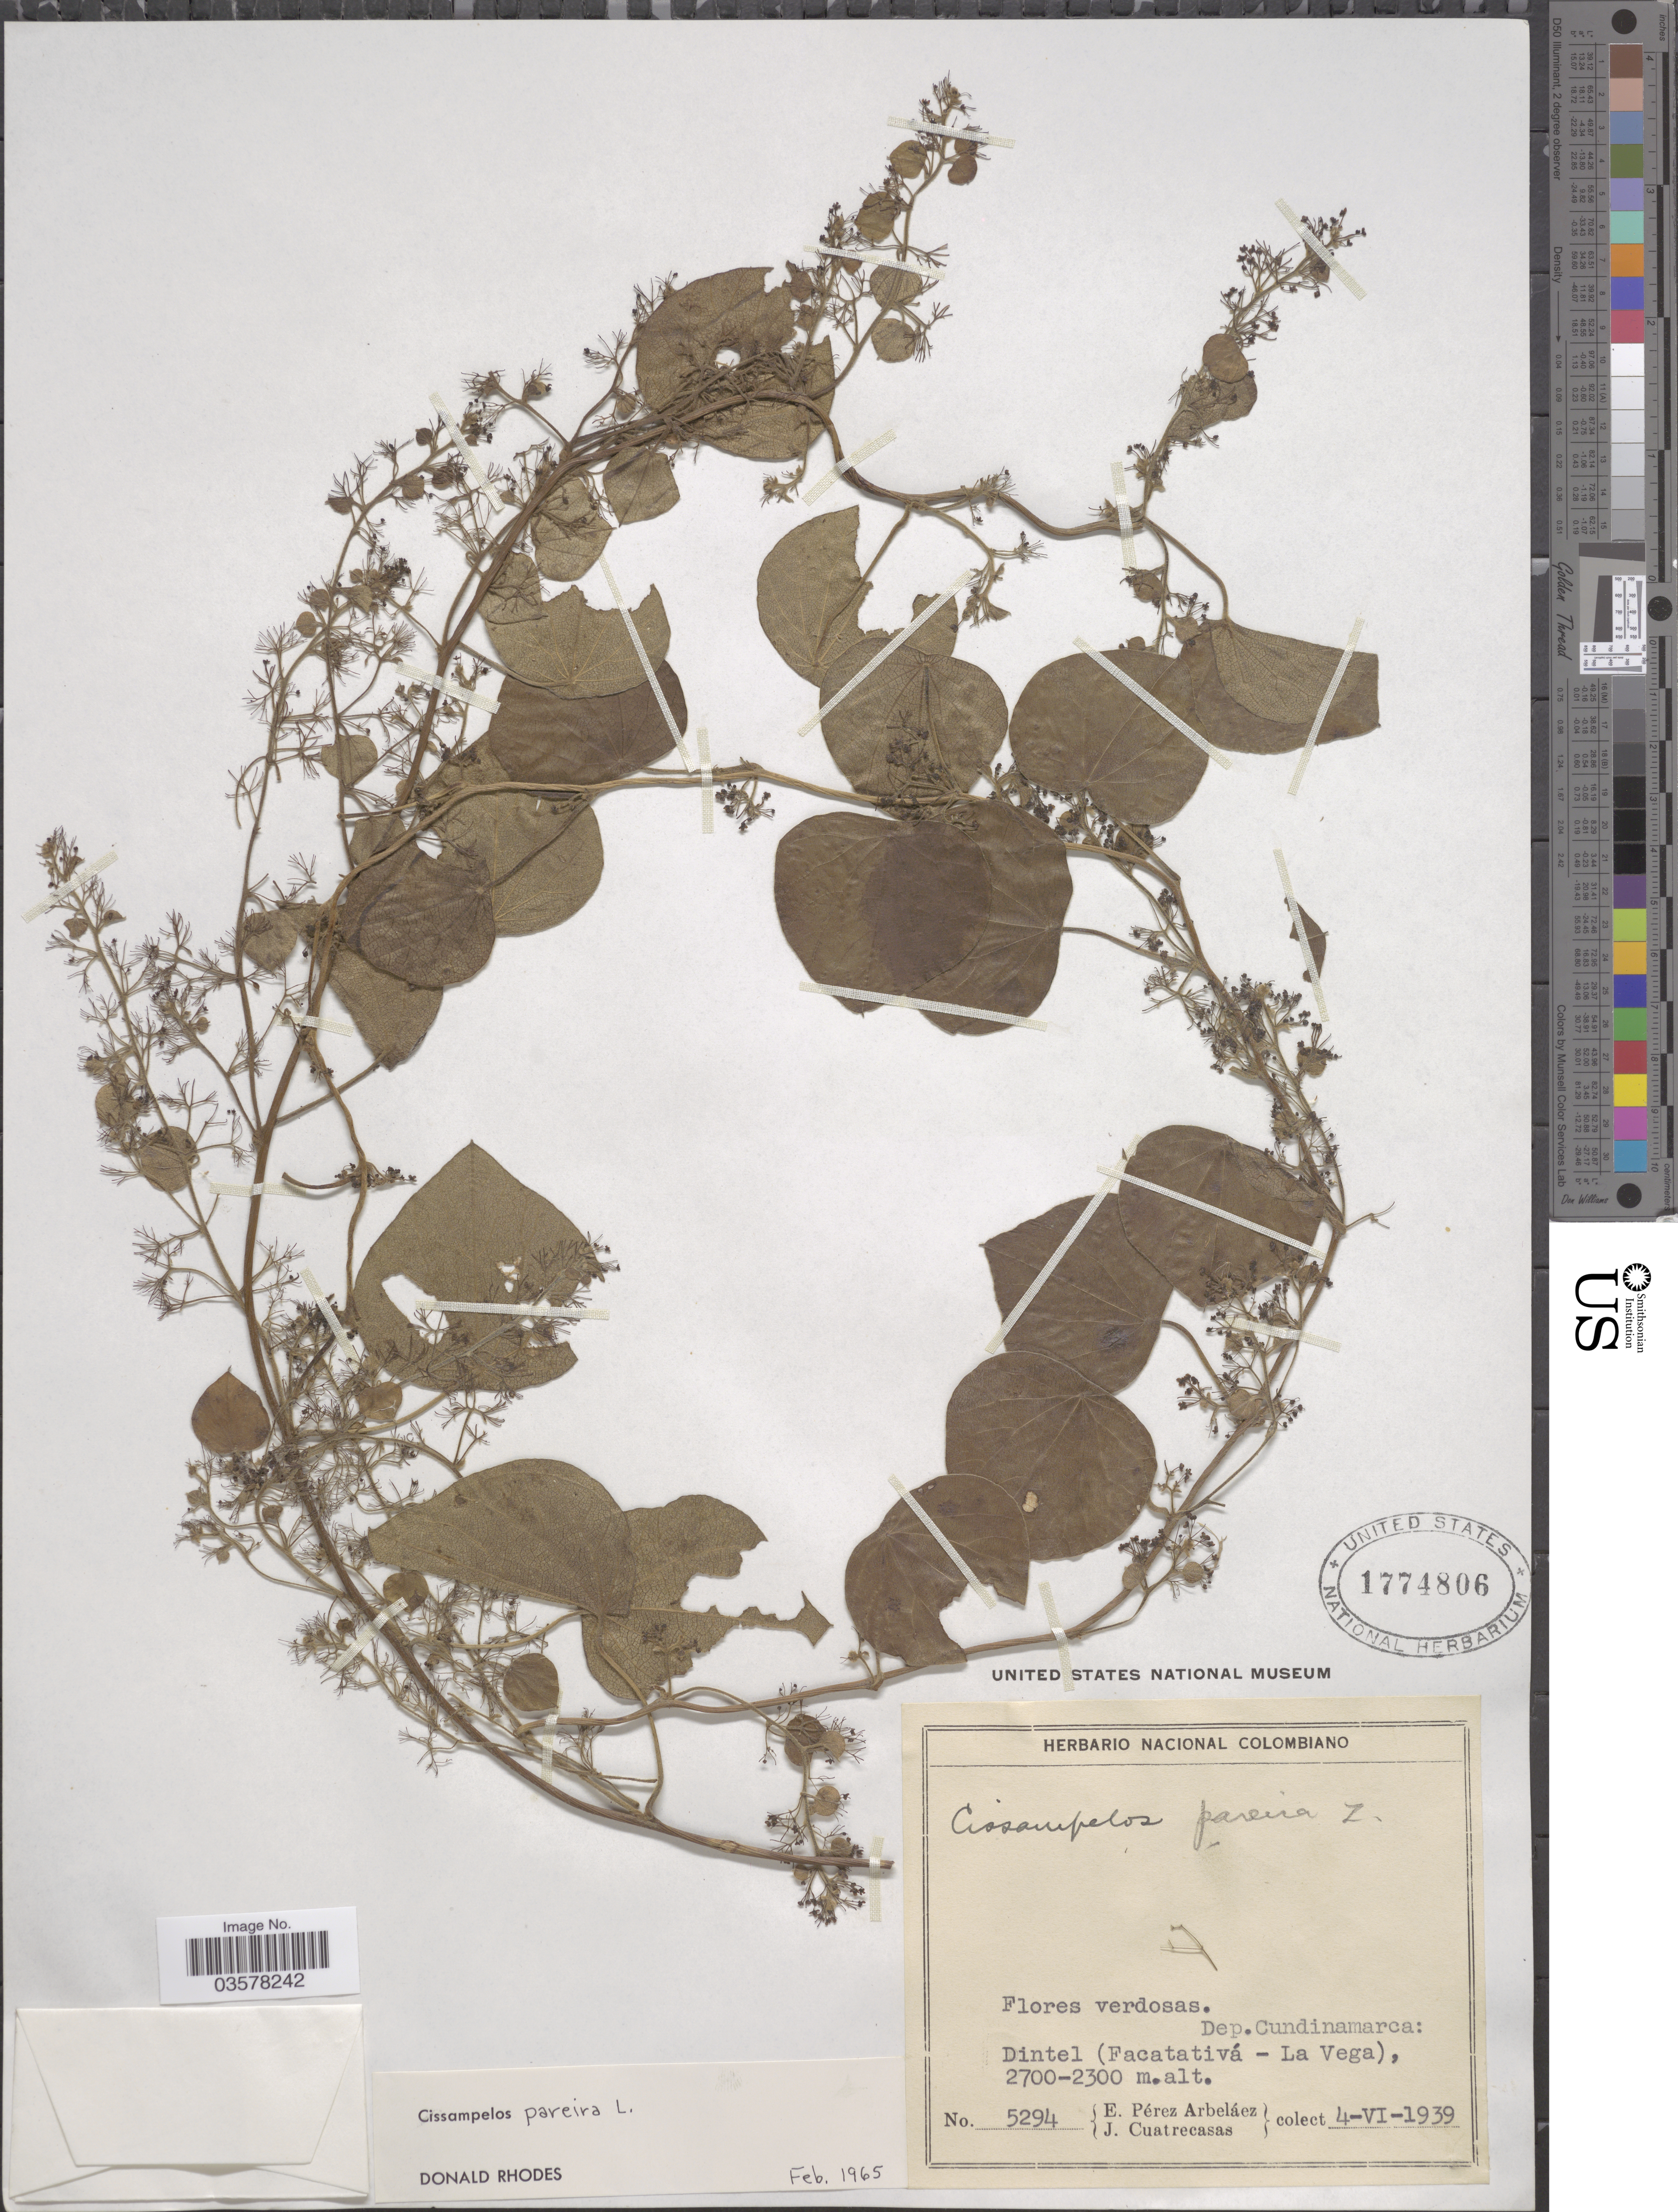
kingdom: Plantae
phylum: Tracheophyta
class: Magnoliopsida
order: Ranunculales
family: Menispermaceae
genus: Cissampelos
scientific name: Cissampelos pareira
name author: L.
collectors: E. Pérez Arbeláez & J. Cuatrecasas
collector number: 5294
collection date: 1939-06-04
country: Colombia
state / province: Cundinamarca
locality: Dep. Cundinamarca: Dintel (Facatativá - La Vega).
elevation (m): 2300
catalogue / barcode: US 1774806